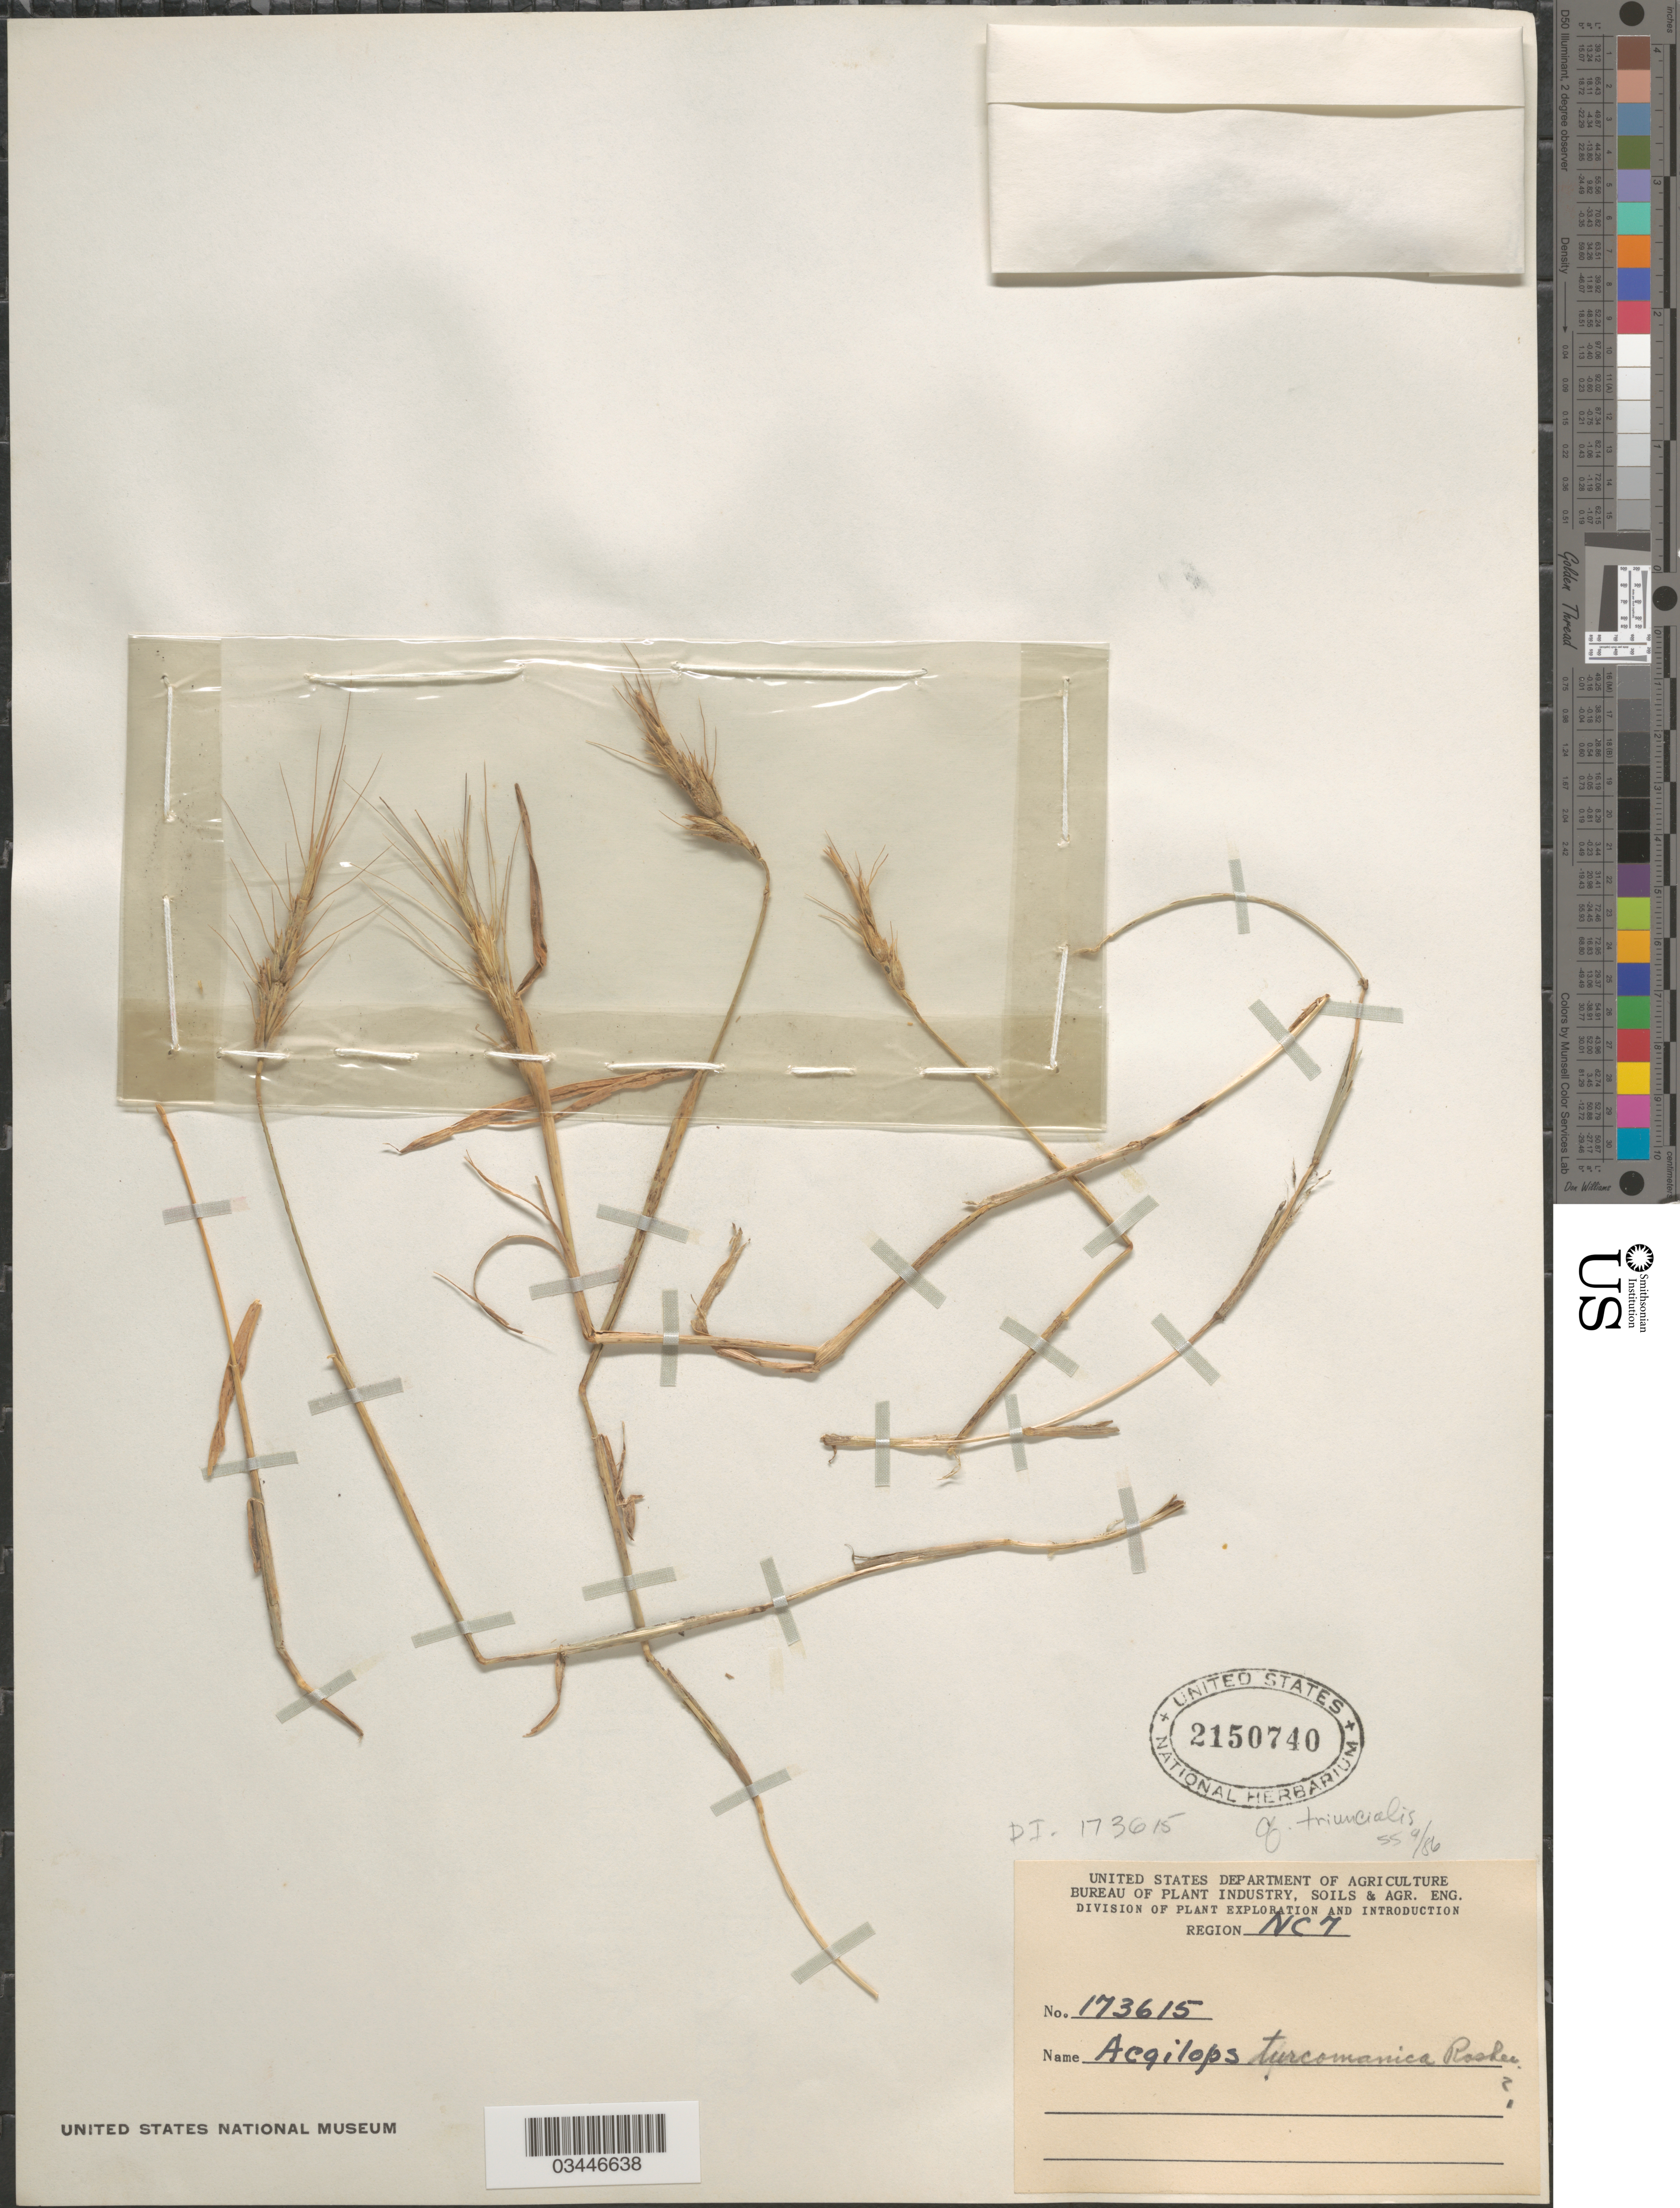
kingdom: Plantae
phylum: Tracheophyta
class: Liliopsida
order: Poales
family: Poaceae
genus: Aegilops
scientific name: Aegilops juvenalis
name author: (Thell.) Eig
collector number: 173615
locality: Region NC 7.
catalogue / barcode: US 2150740